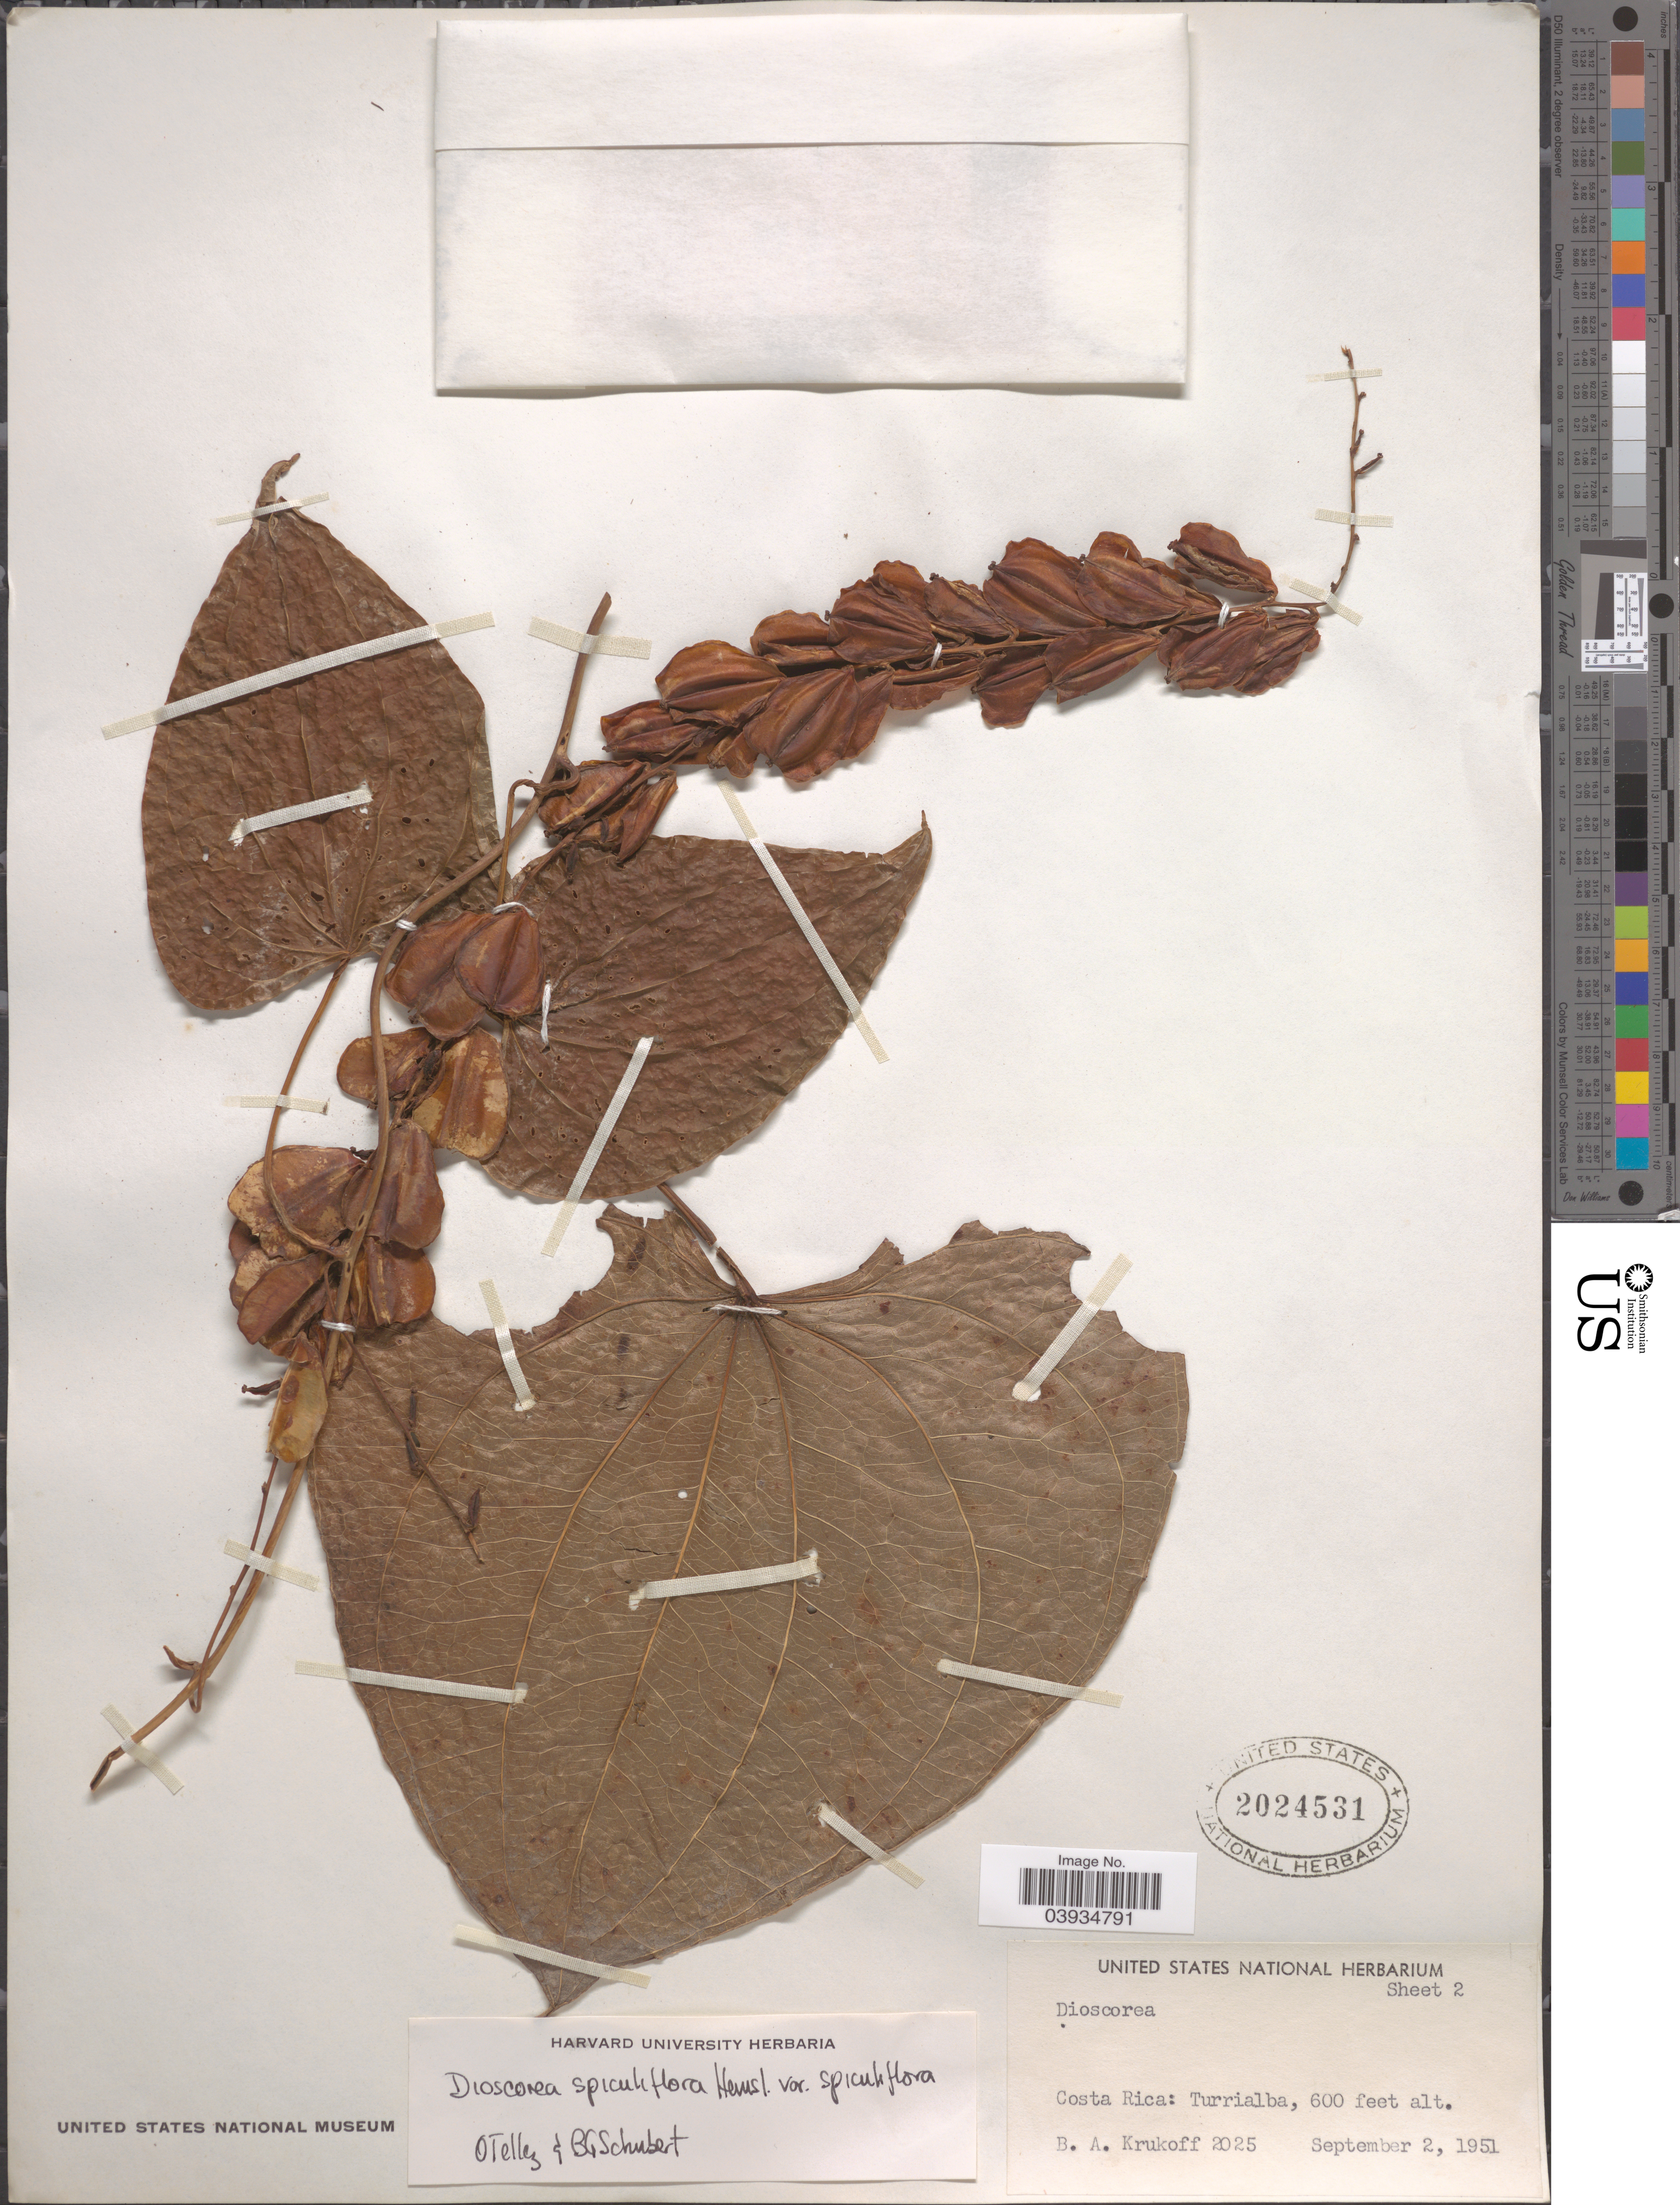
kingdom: Plantae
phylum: Tracheophyta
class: Liliopsida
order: Dioscoreales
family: Dioscoreaceae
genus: Dioscorea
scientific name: Dioscorea spiculiflora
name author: Hemsl.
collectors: B. A. Krukoff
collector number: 2025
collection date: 1951-09-02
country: Costa Rica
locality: Turrialba.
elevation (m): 183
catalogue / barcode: US 2024531